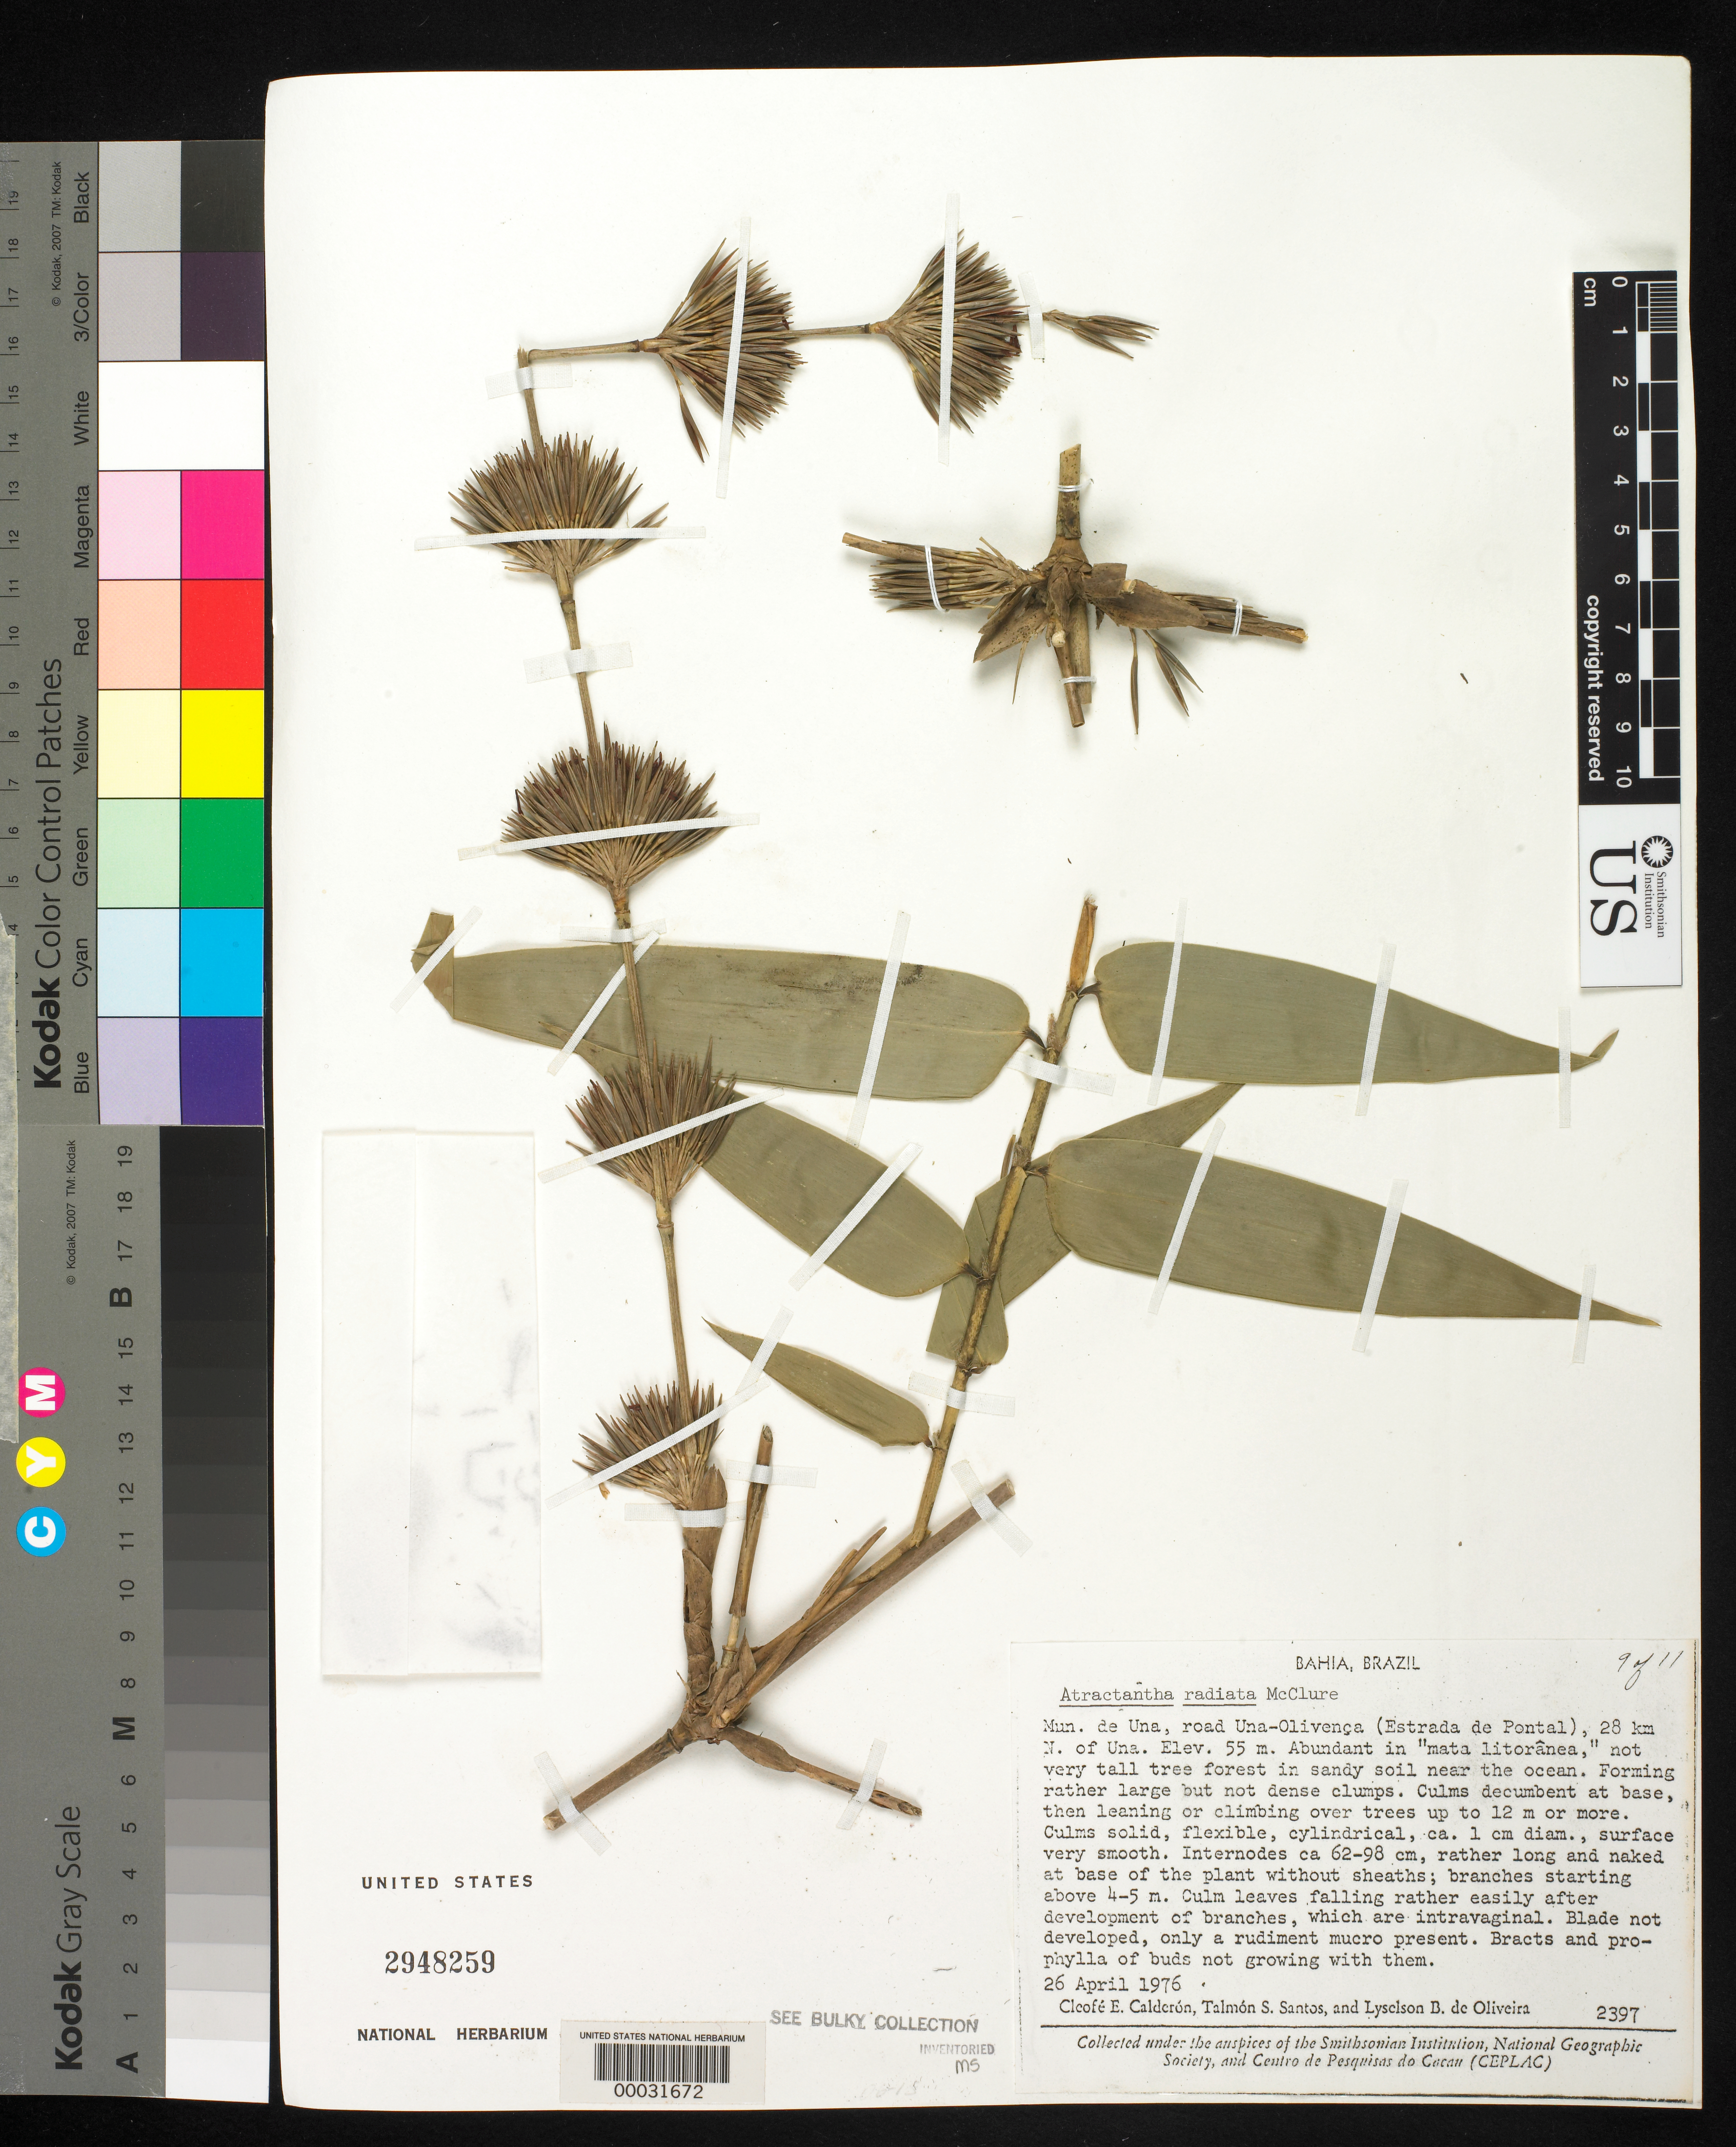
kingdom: Plantae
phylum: Tracheophyta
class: Liliopsida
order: Poales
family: Poaceae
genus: Atractantha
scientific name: Atractantha radiata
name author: McClure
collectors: C. E. Calderón & R. S. Pinheiro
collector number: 2397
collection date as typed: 26 Apr 1976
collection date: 1976-04-26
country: Brazil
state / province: Bahia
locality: Una, oliveca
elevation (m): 55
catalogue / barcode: US 2948259